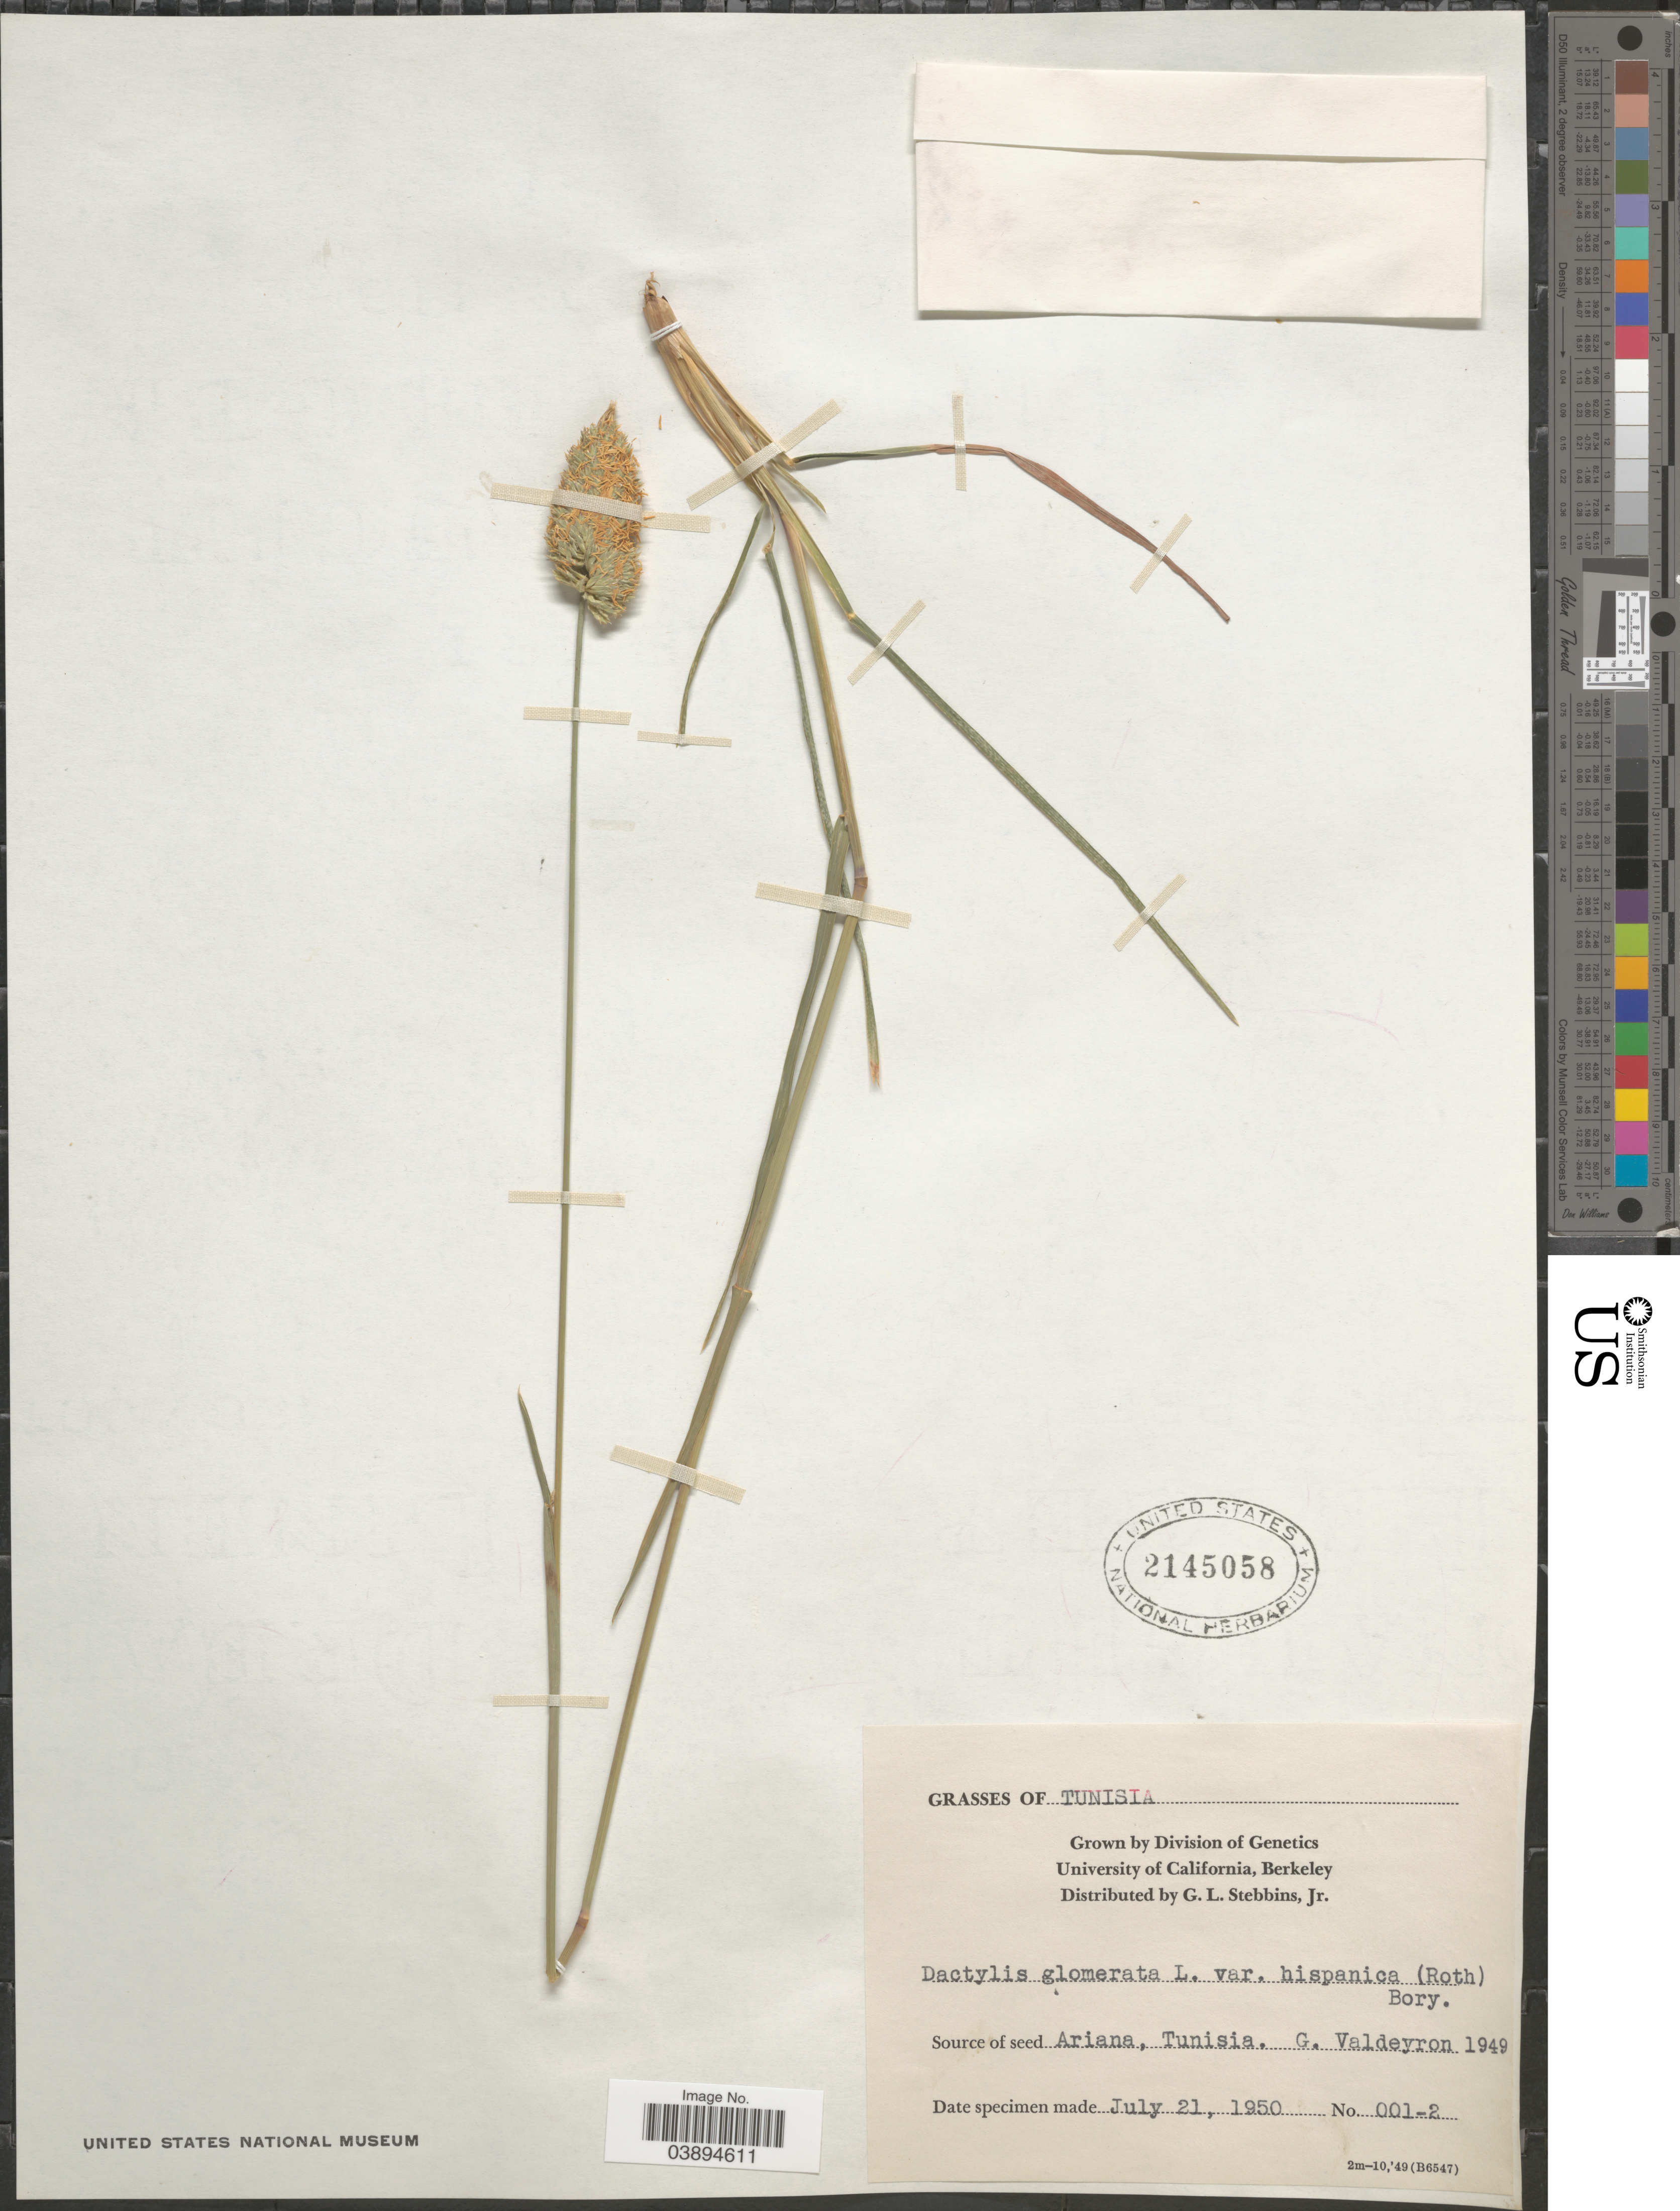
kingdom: Plantae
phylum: Tracheophyta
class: Liliopsida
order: Poales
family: Poaceae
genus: Dactylis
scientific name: Dactylis glomerata subsp. hispanica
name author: (Roth) Nyman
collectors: G. L. Stebbins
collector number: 001-2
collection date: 1950-07-21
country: Tunisia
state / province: L'Ariana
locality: Ariana.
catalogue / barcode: US 2145058